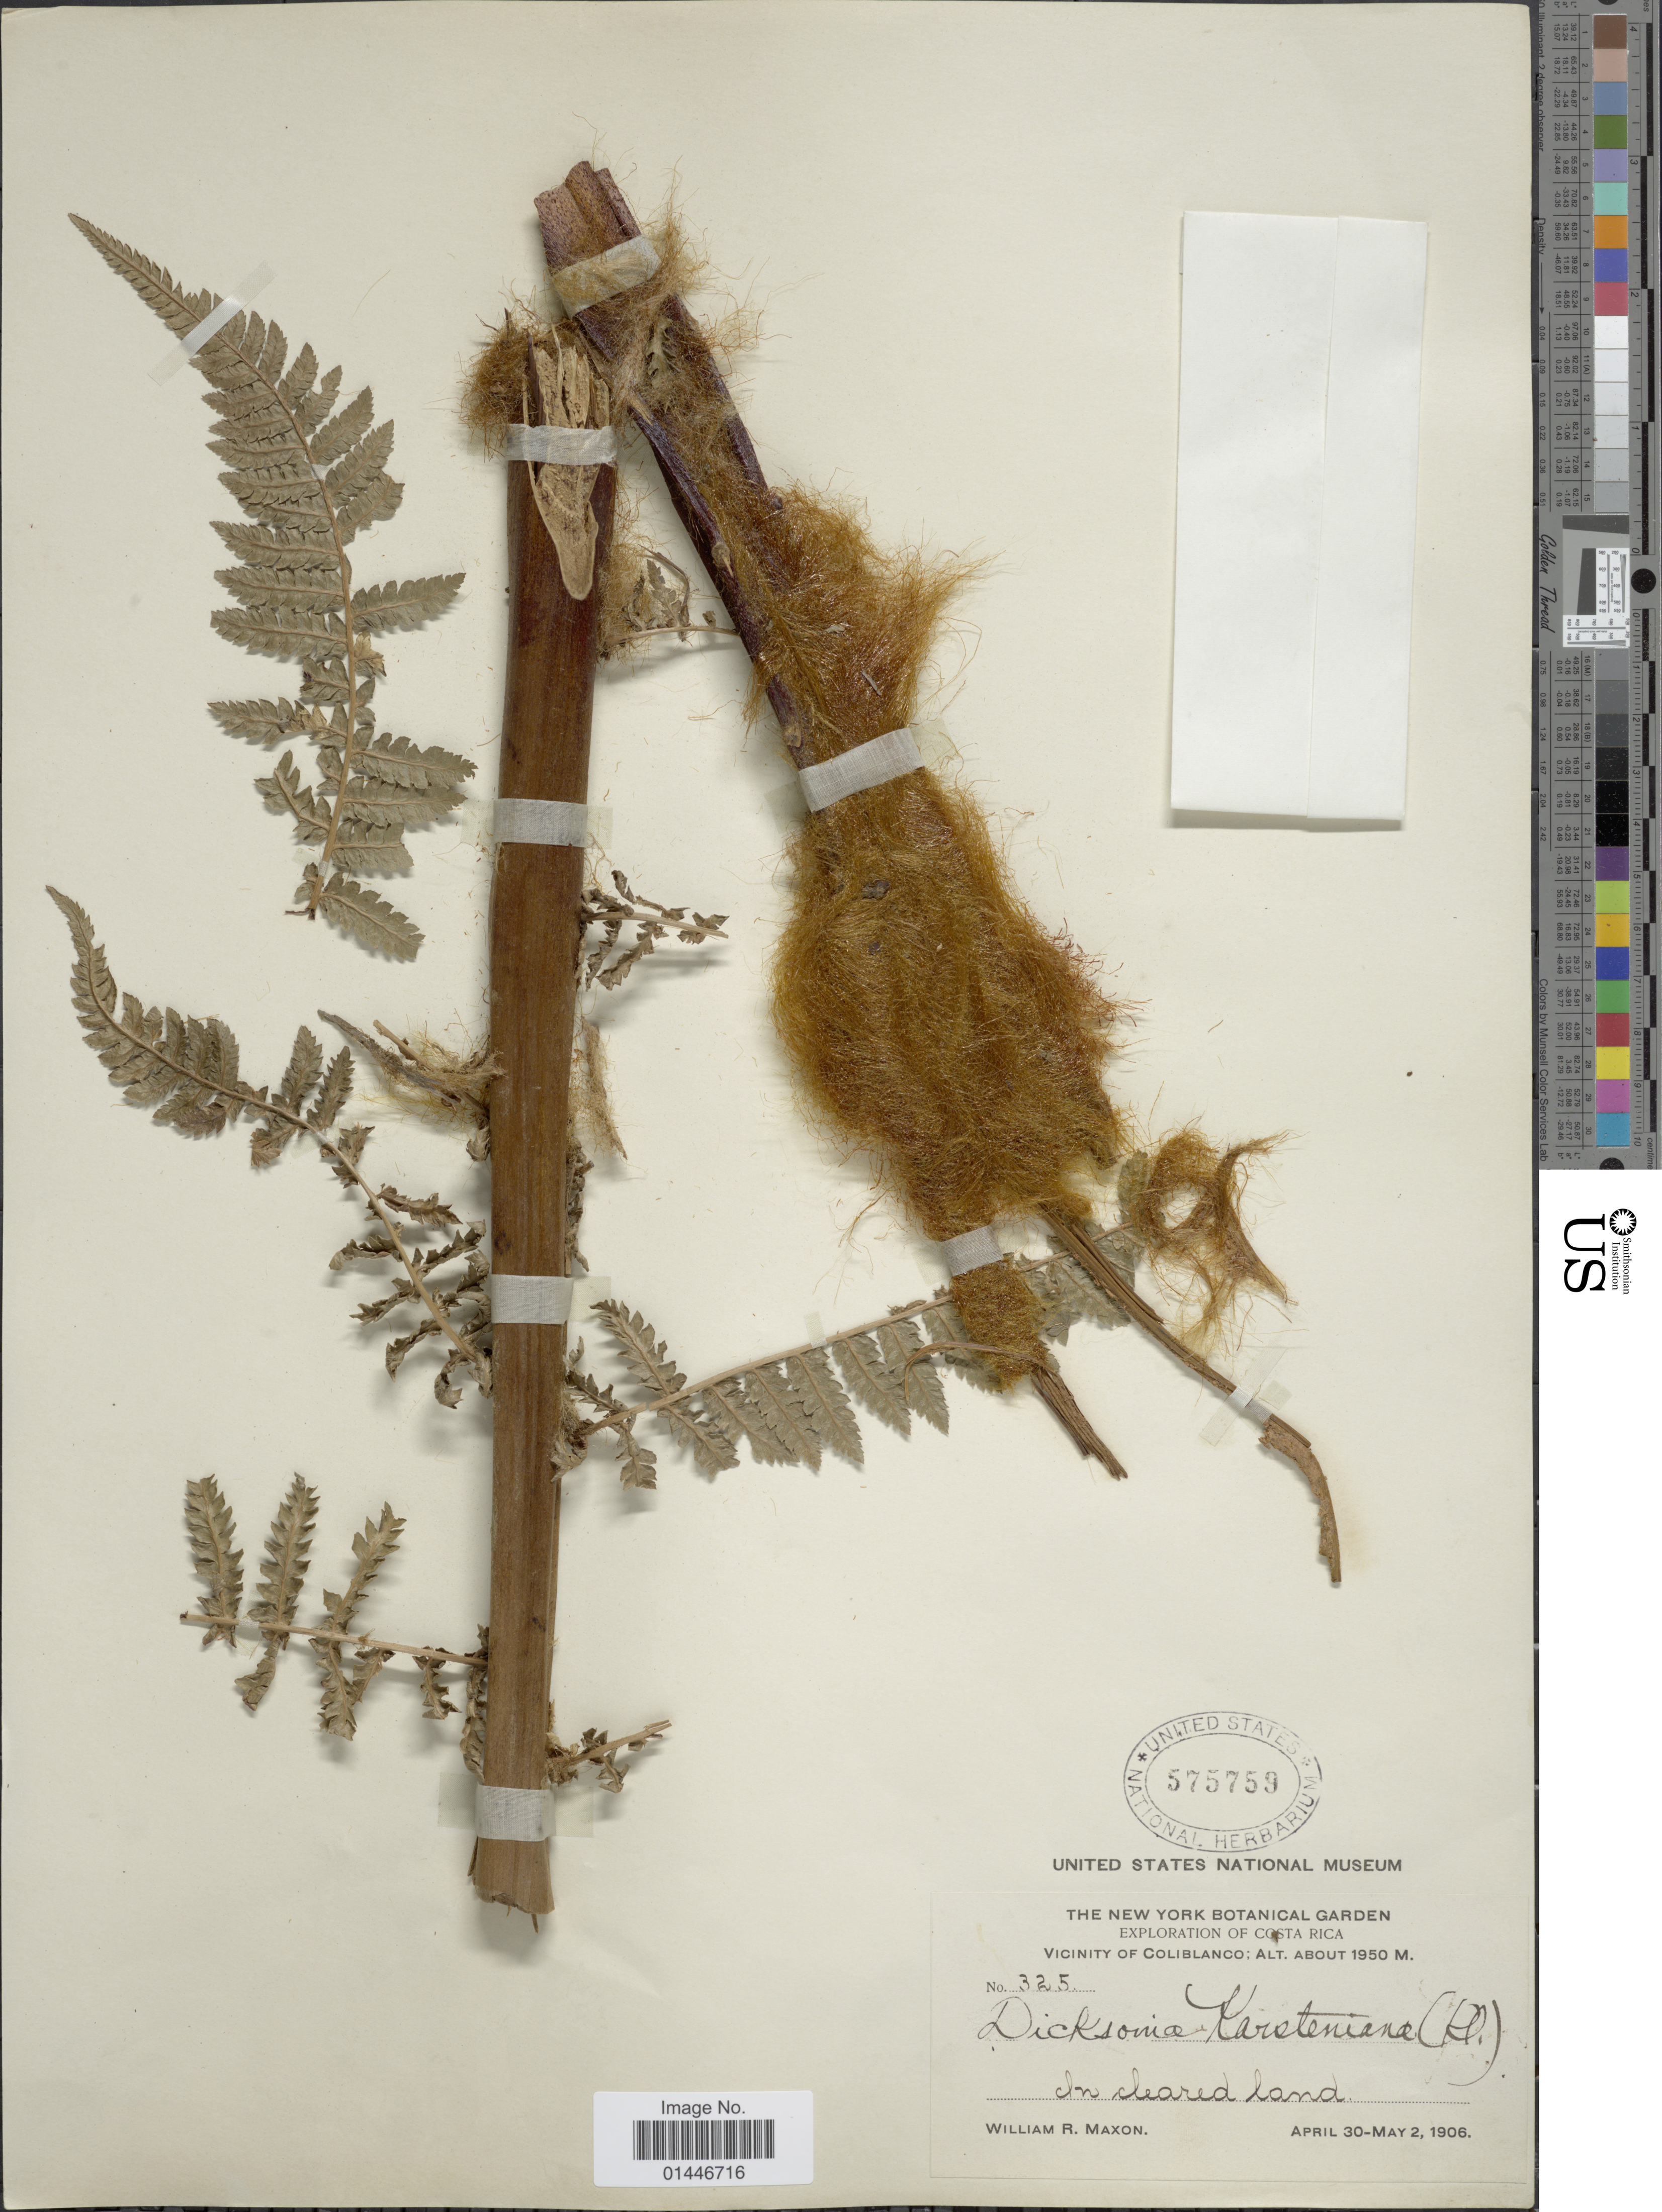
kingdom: Plantae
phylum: Tracheophyta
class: Polypodiopsida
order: Cyatheales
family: Dicksoniaceae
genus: Dicksonia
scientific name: Dicksonia karsteniana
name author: Klotzsch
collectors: W. R. Maxon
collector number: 325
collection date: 1906-04-30/1906-05-02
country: Costa Rica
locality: Vicinity of Coliblanco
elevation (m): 1950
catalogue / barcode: US 575759